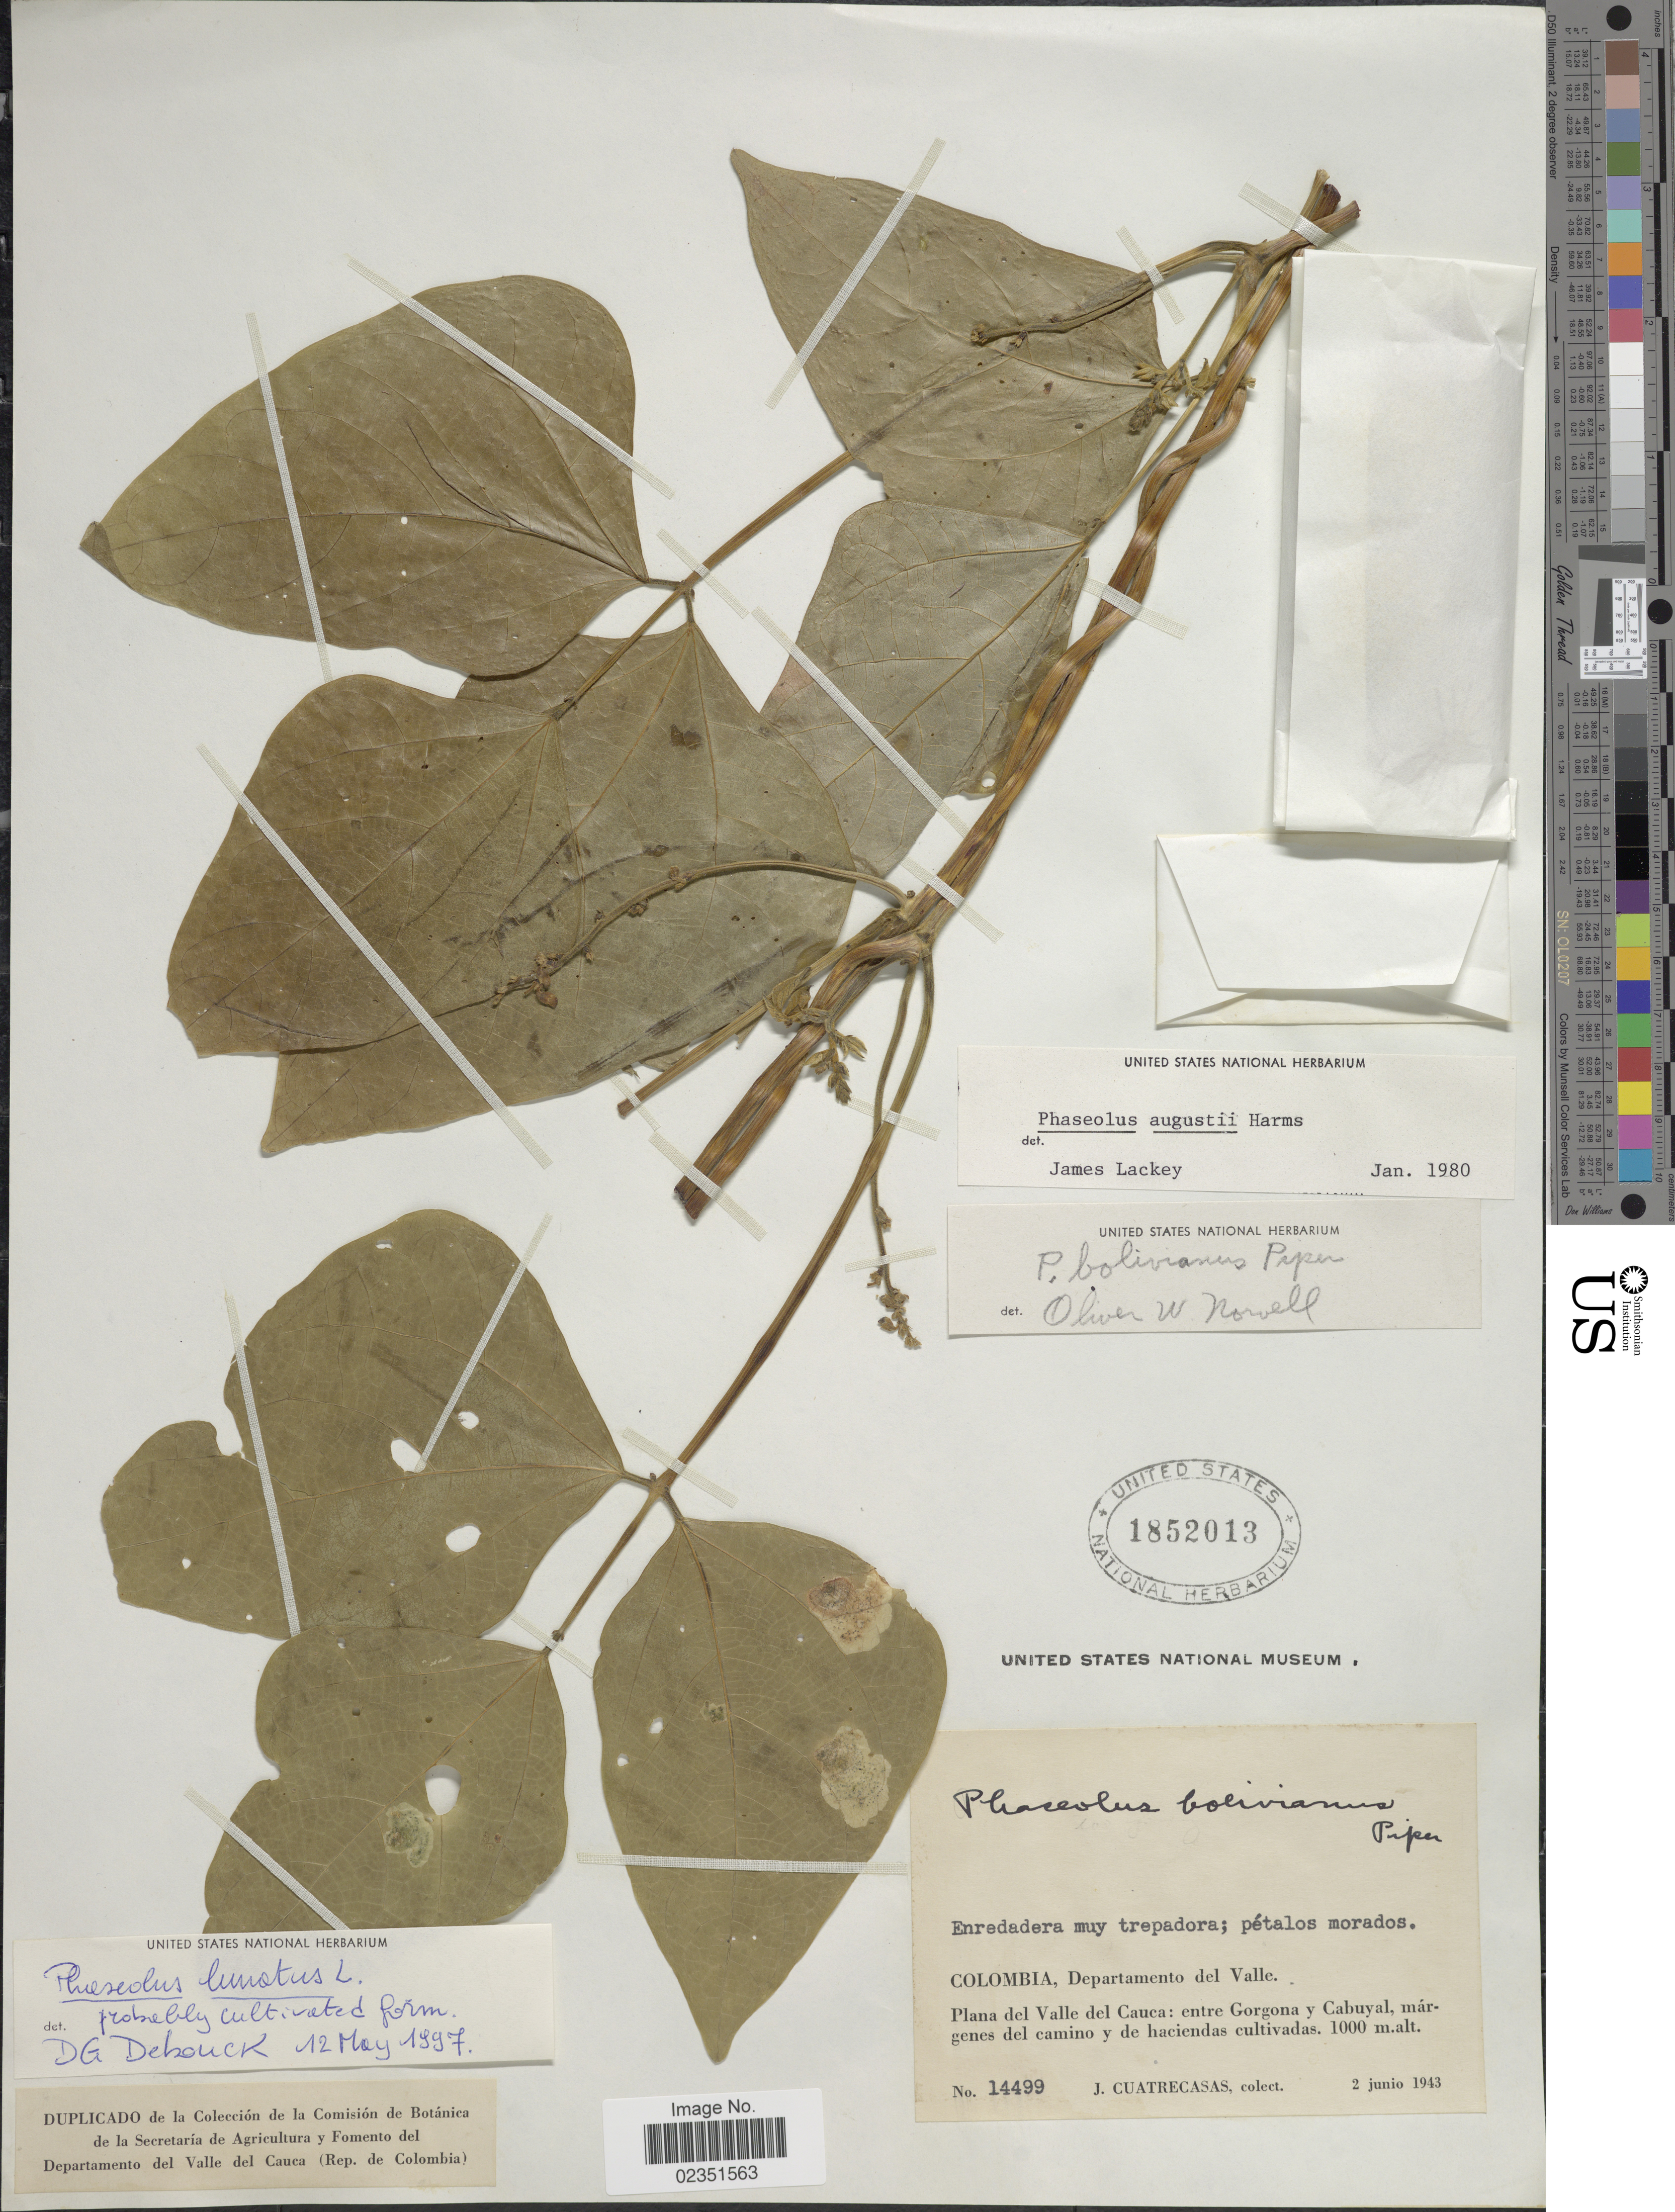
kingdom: Plantae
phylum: Tracheophyta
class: Magnoliopsida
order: Fabales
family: Fabaceae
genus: Phaseolus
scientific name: Phaseolus lunatus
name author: L.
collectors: J. Cuatrecasas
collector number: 14499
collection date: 1943-06-02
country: Colombia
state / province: Valle del Cauca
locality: Departamento del Valle. Plana del Valle del Cauca: entre Gorgona y Cabuyal, margenes del camino y de hacienda cultivadas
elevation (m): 1000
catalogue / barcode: US 1852013